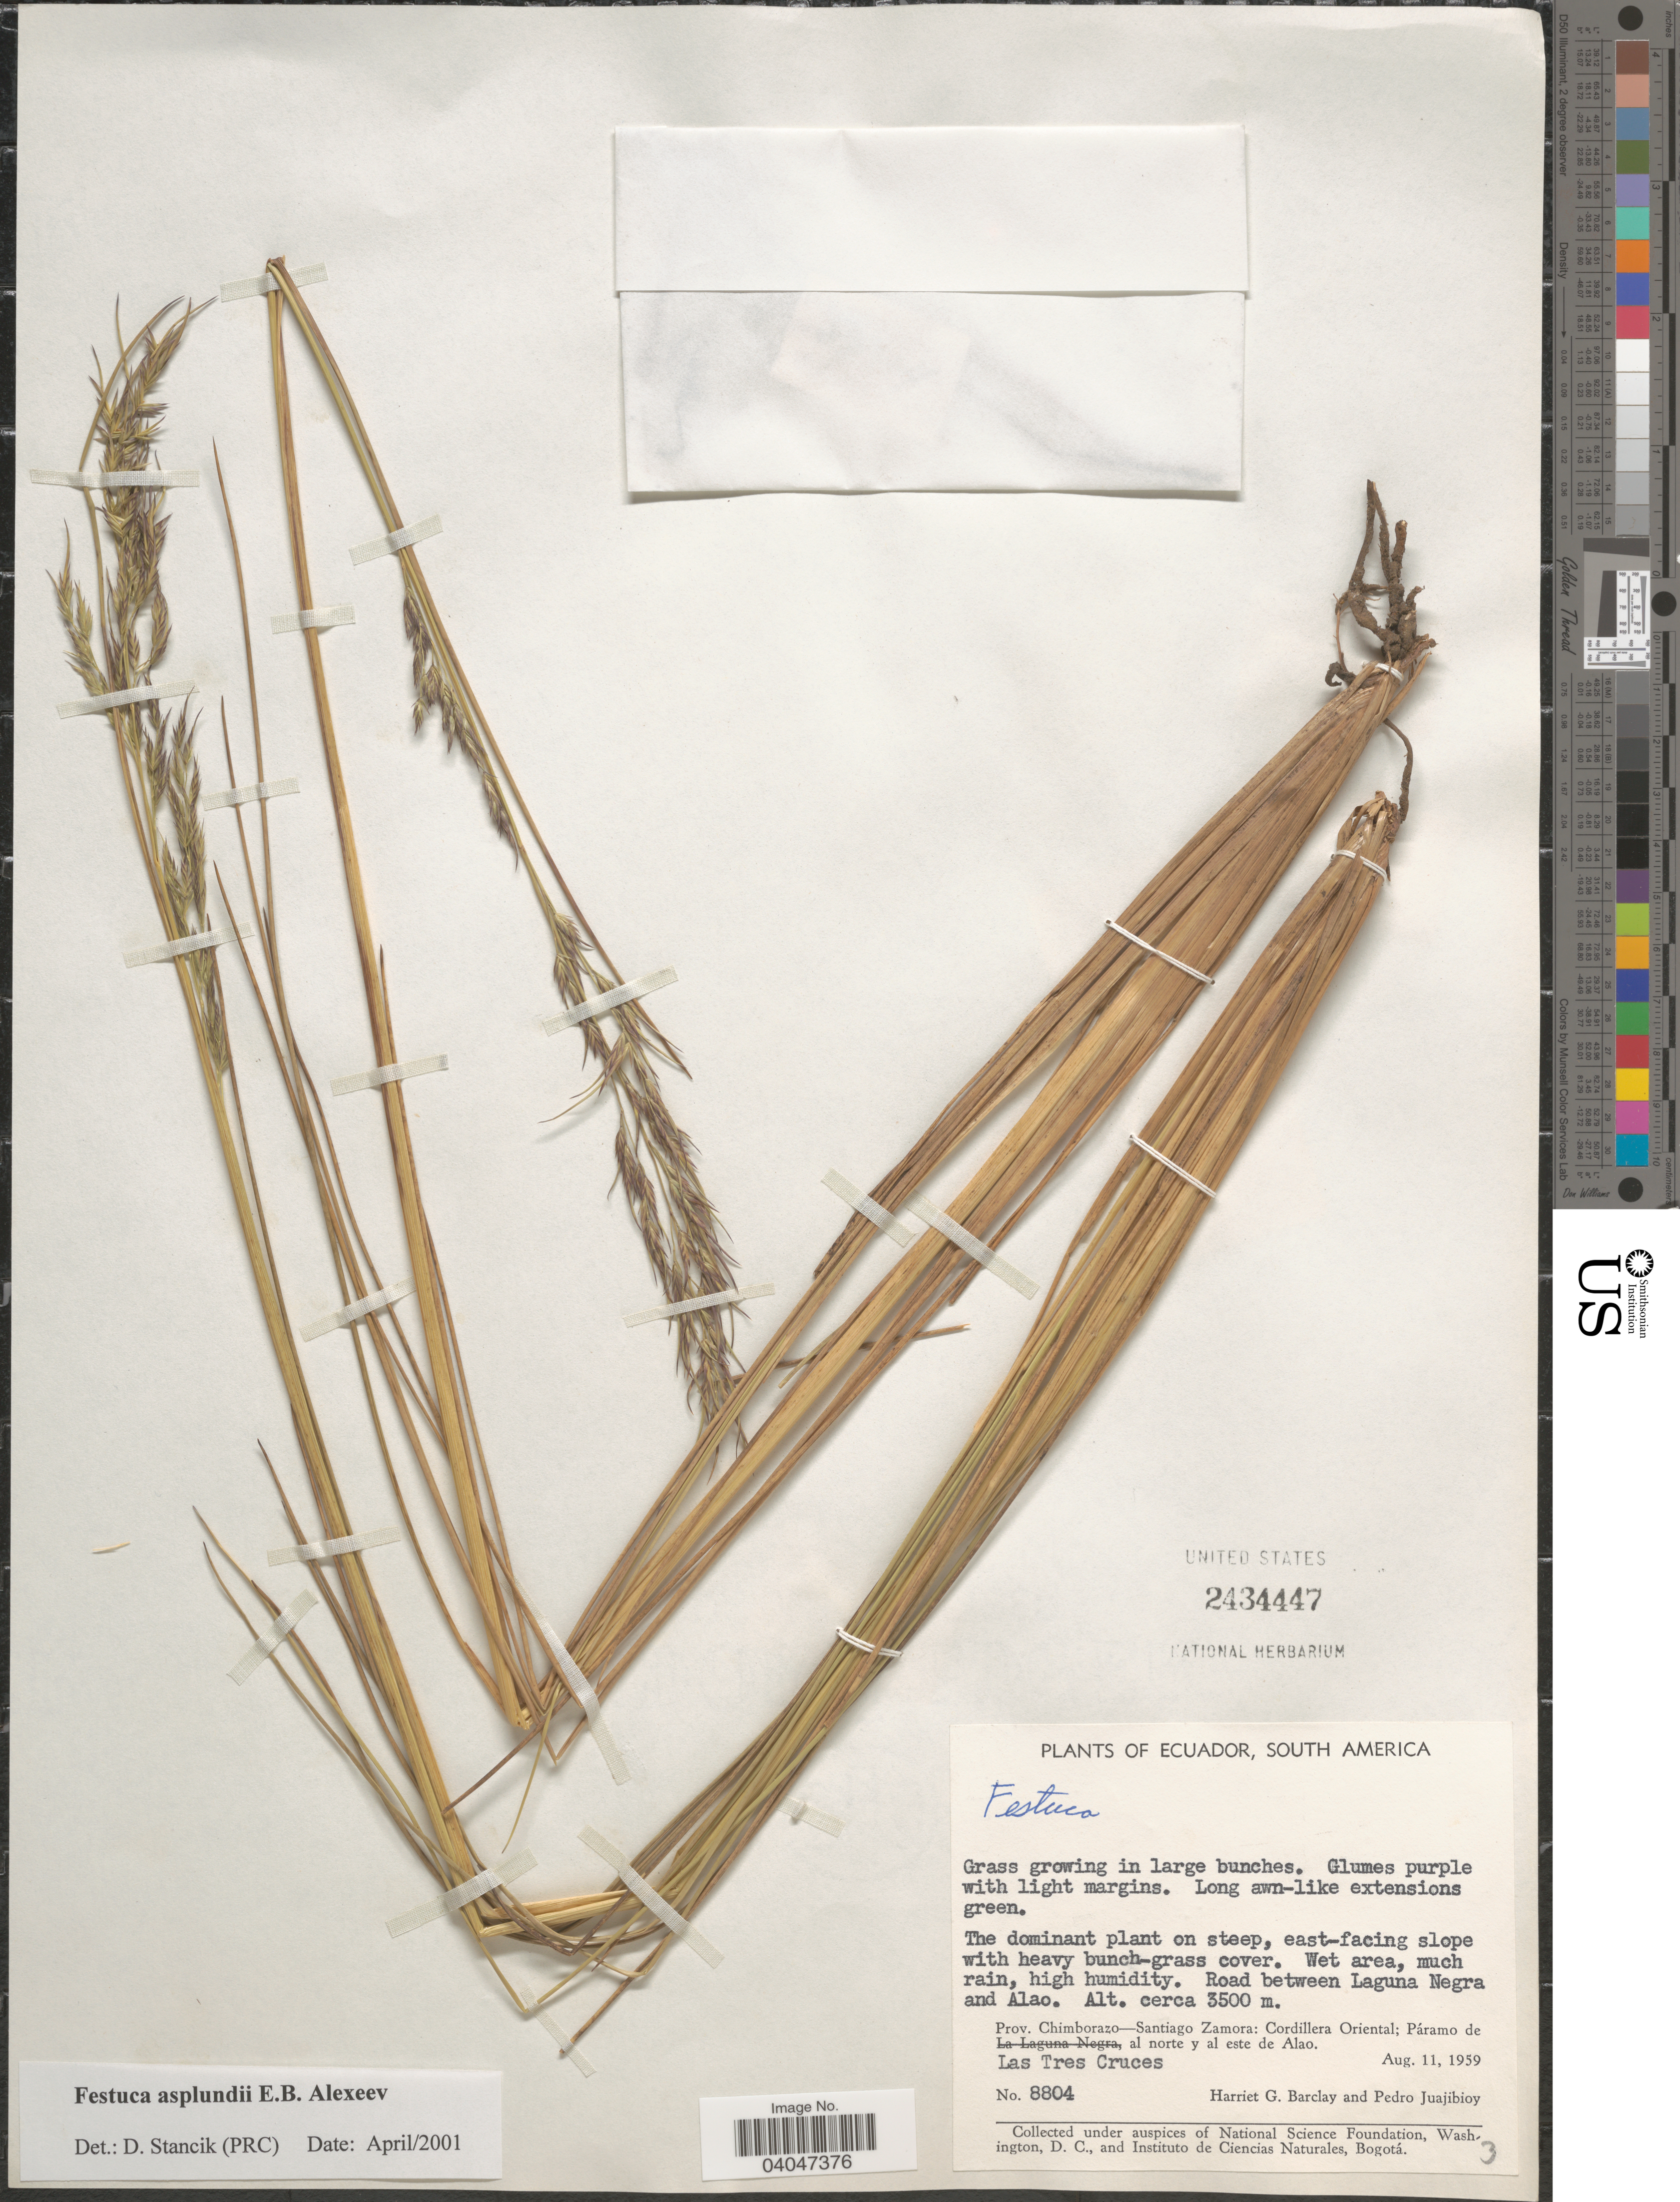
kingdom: Plantae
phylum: Tracheophyta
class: Liliopsida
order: Poales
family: Poaceae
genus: Festuca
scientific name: Festuca asplundii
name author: E.B. Alexeev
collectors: H. G. Barclay & P. Juajibioy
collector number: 8804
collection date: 1959-08-11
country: Ecuador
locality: Road between Laguna Negra and Alao. Prov. Chimborazo-Santiago Zamora: Cordillera Oriental; Páramo de Las Tres Cruces, al norte y al este de Alao.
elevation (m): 3500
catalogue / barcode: US 2434447